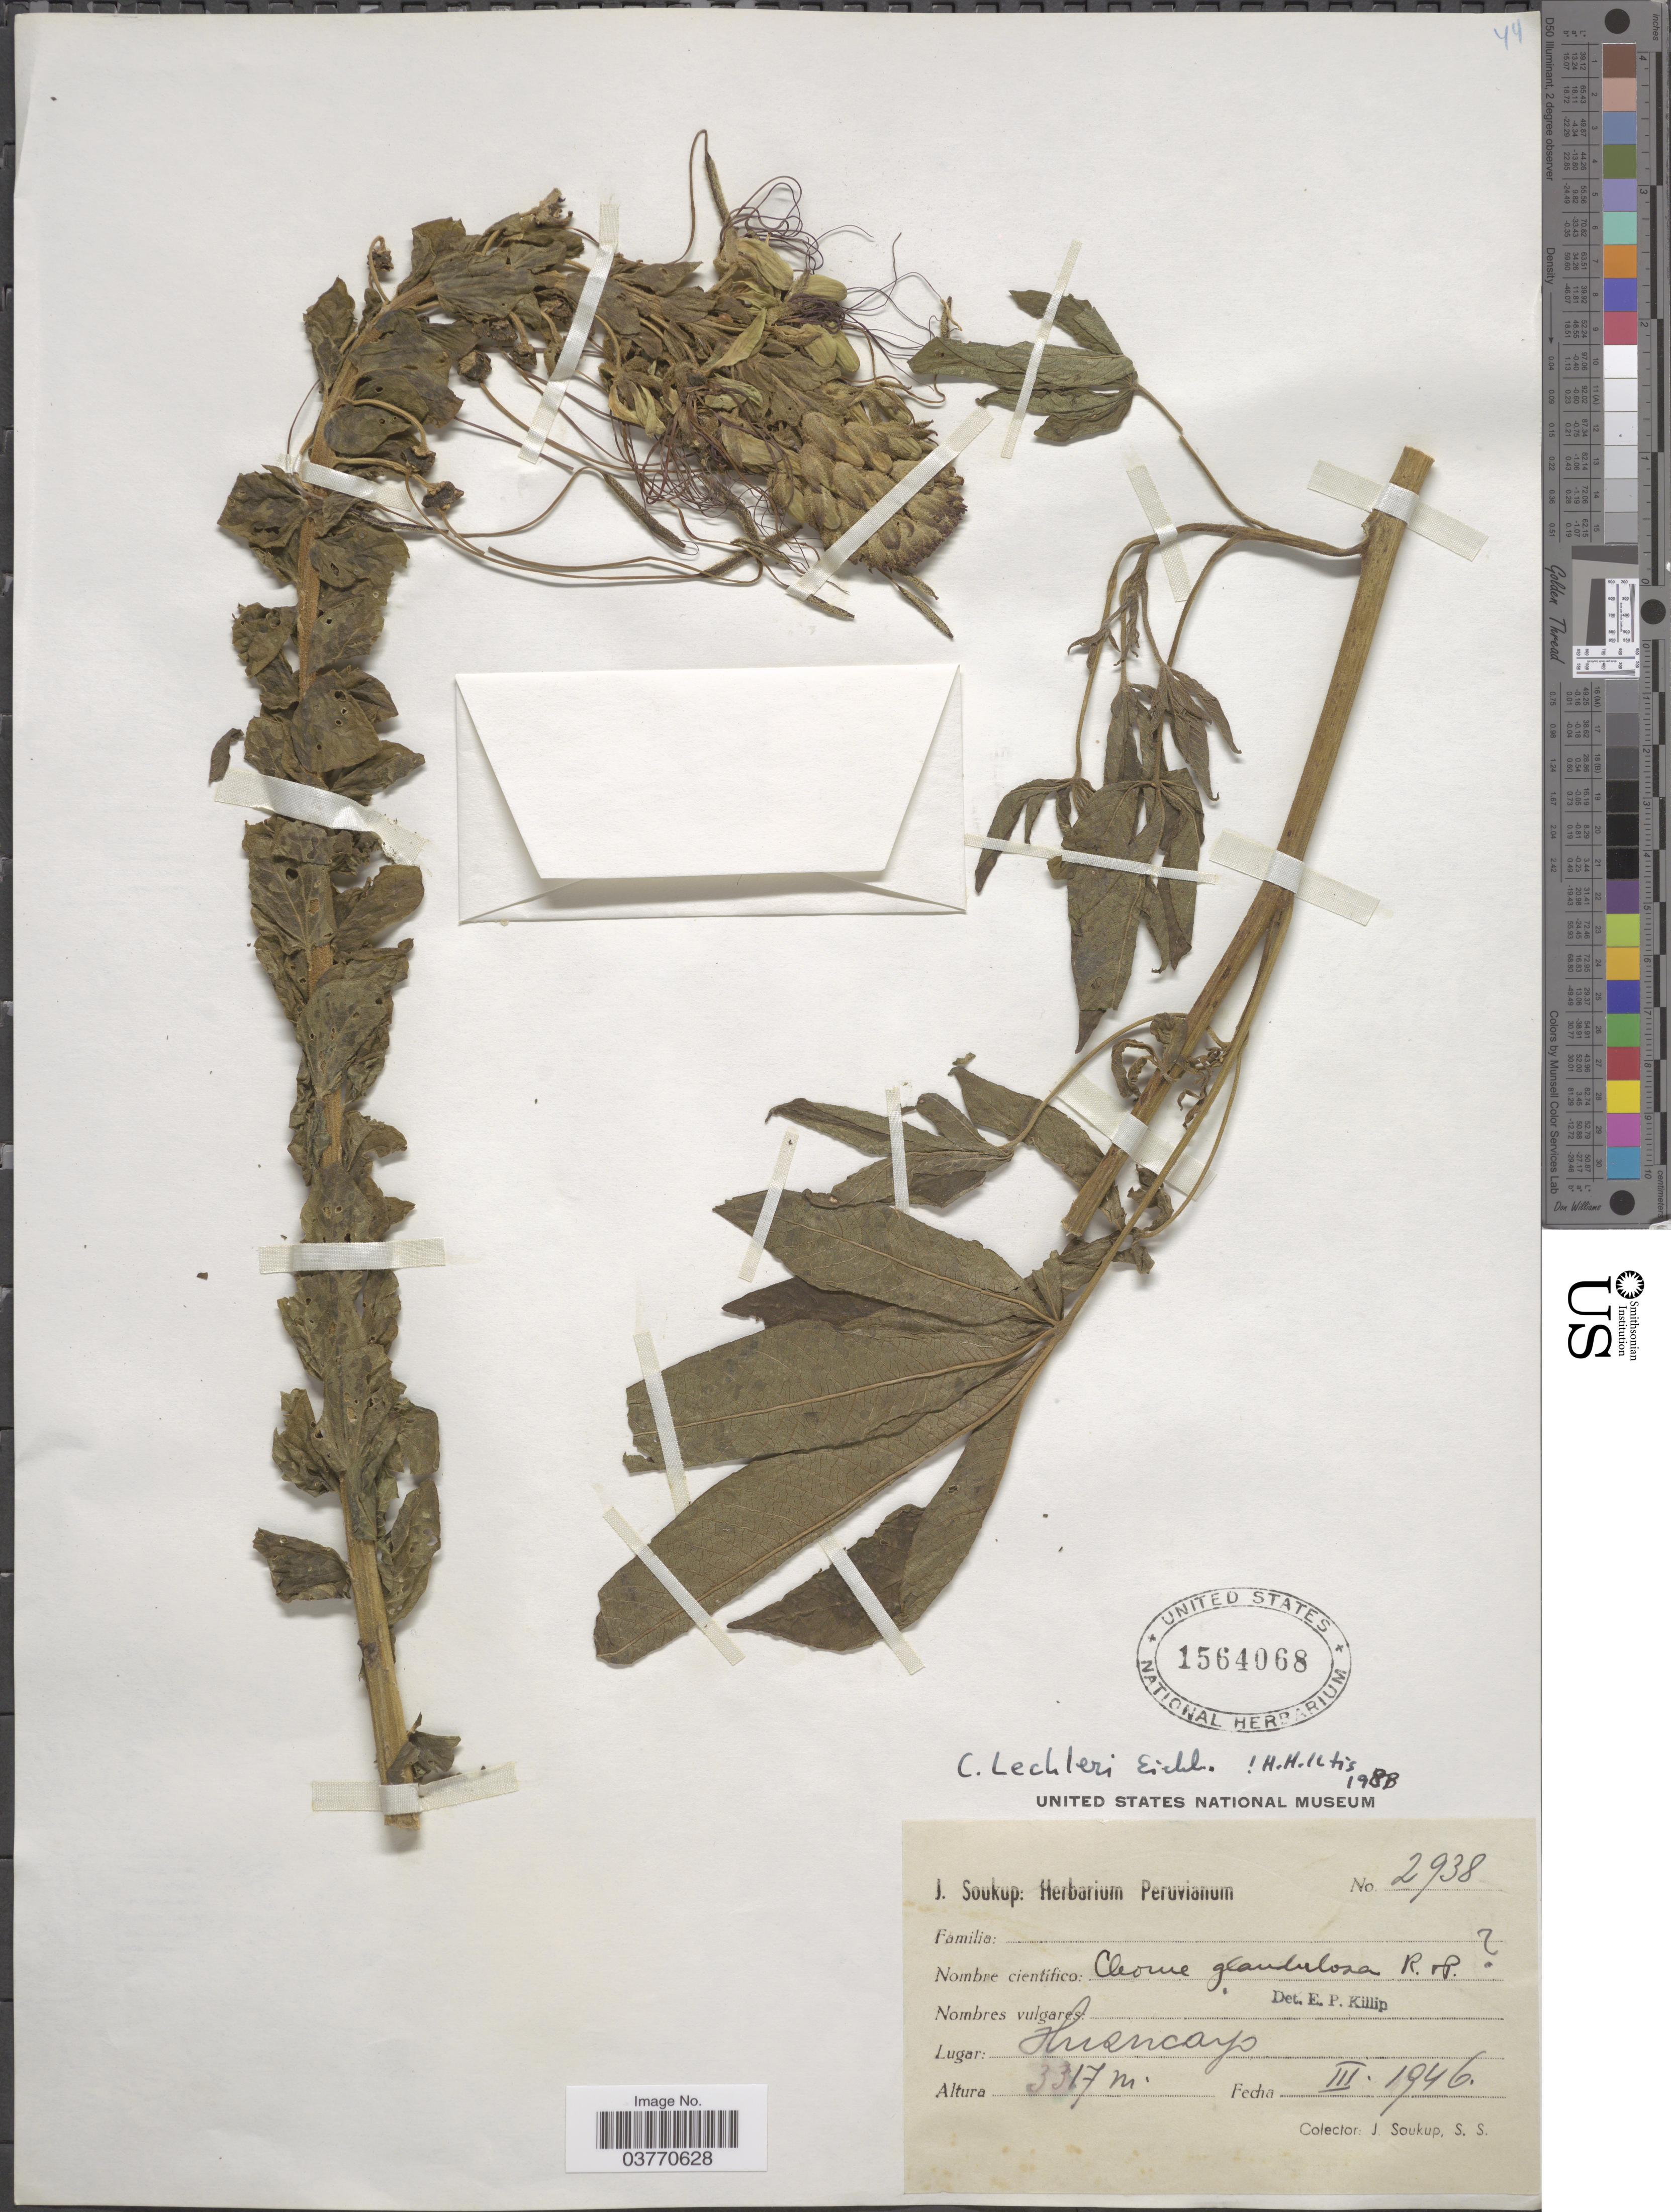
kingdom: Plantae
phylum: Tracheophyta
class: Magnoliopsida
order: Brassicales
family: Cleomaceae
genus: Andinocleome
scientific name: Andinocleome lechleri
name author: (Eichler) Iltis & Cochrane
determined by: Strong, M. T., (US), Smithsonian Institution - National Museum of Natural History (UNITED STATES)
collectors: J. Soukup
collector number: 2938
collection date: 1946-03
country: Peru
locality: Huancayo.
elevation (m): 3317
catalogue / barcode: US 1564068